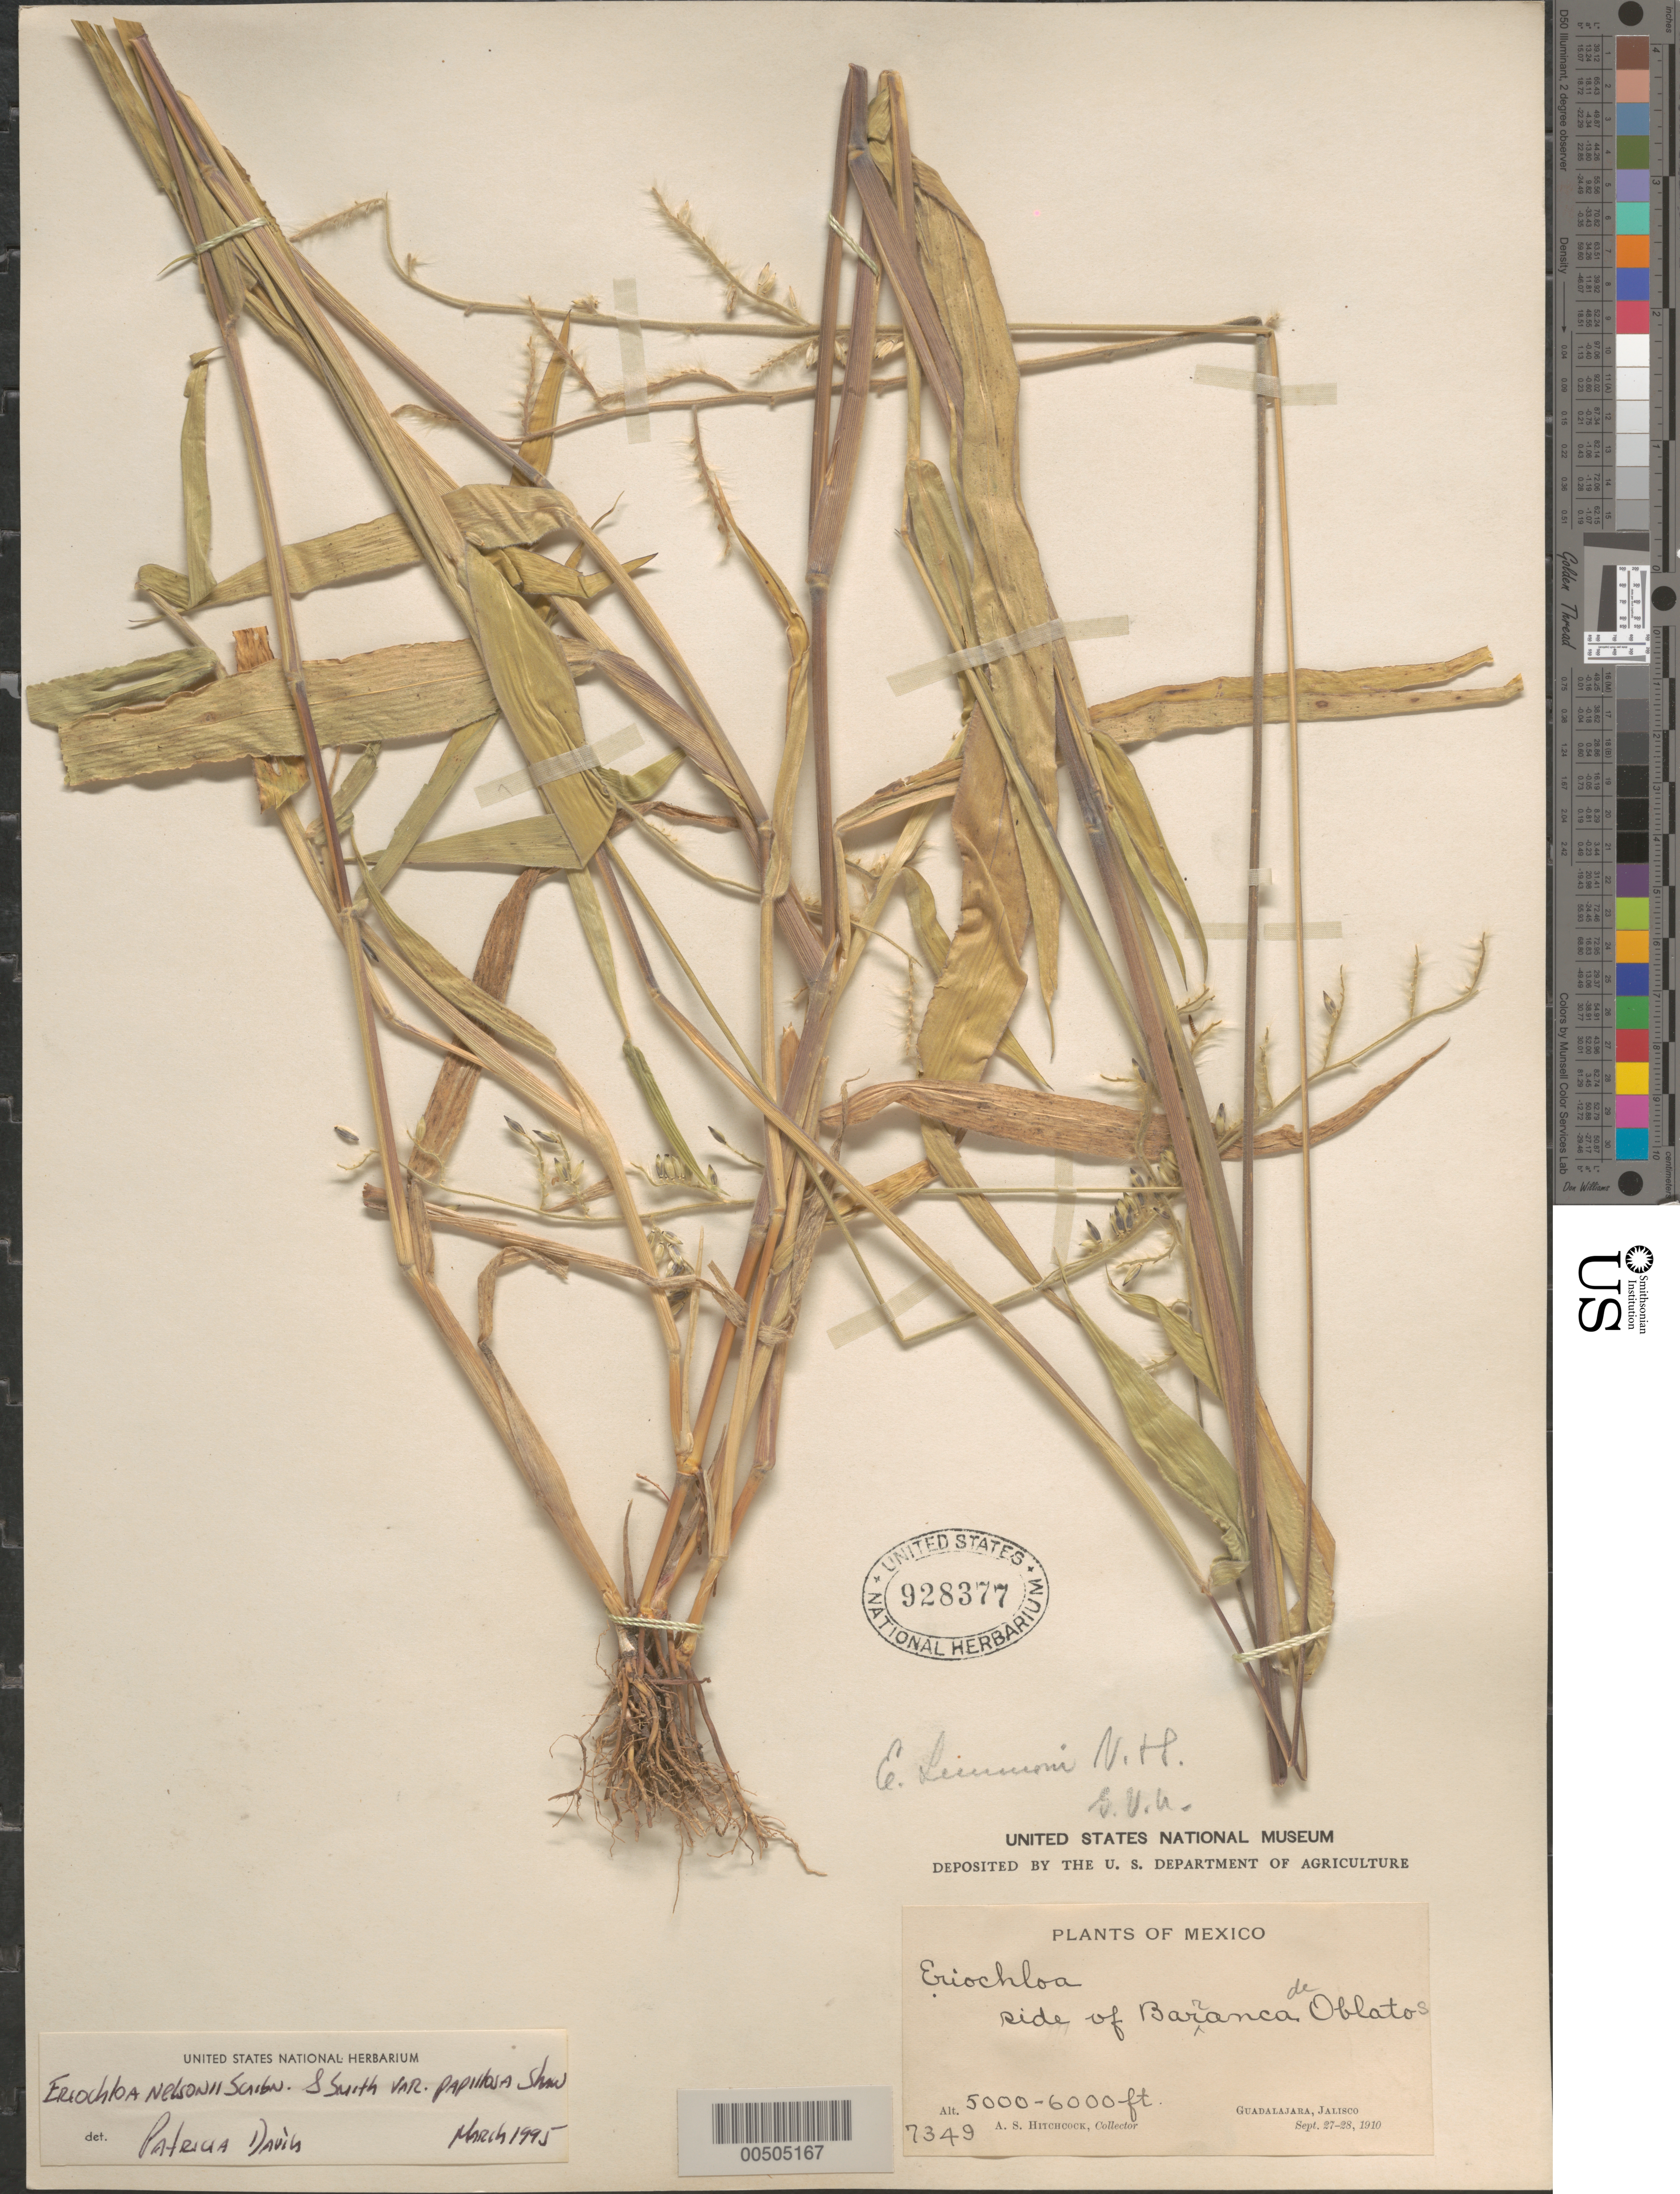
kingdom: Plantae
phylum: Tracheophyta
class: Liliopsida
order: Poales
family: Poaceae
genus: Eriochloa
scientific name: Eriochloa nelsonii var. papillosa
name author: R.B. Shaw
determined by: Dávila, P. D.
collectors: A. S. Hitchcock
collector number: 7349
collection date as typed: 27 Sep 1910 to 28 Sep 1910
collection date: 1910-09-27/1910-09-28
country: Mexico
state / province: Jalisco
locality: Guadalajara, side of Barranca de Oblatos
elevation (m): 1524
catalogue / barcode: US 928377